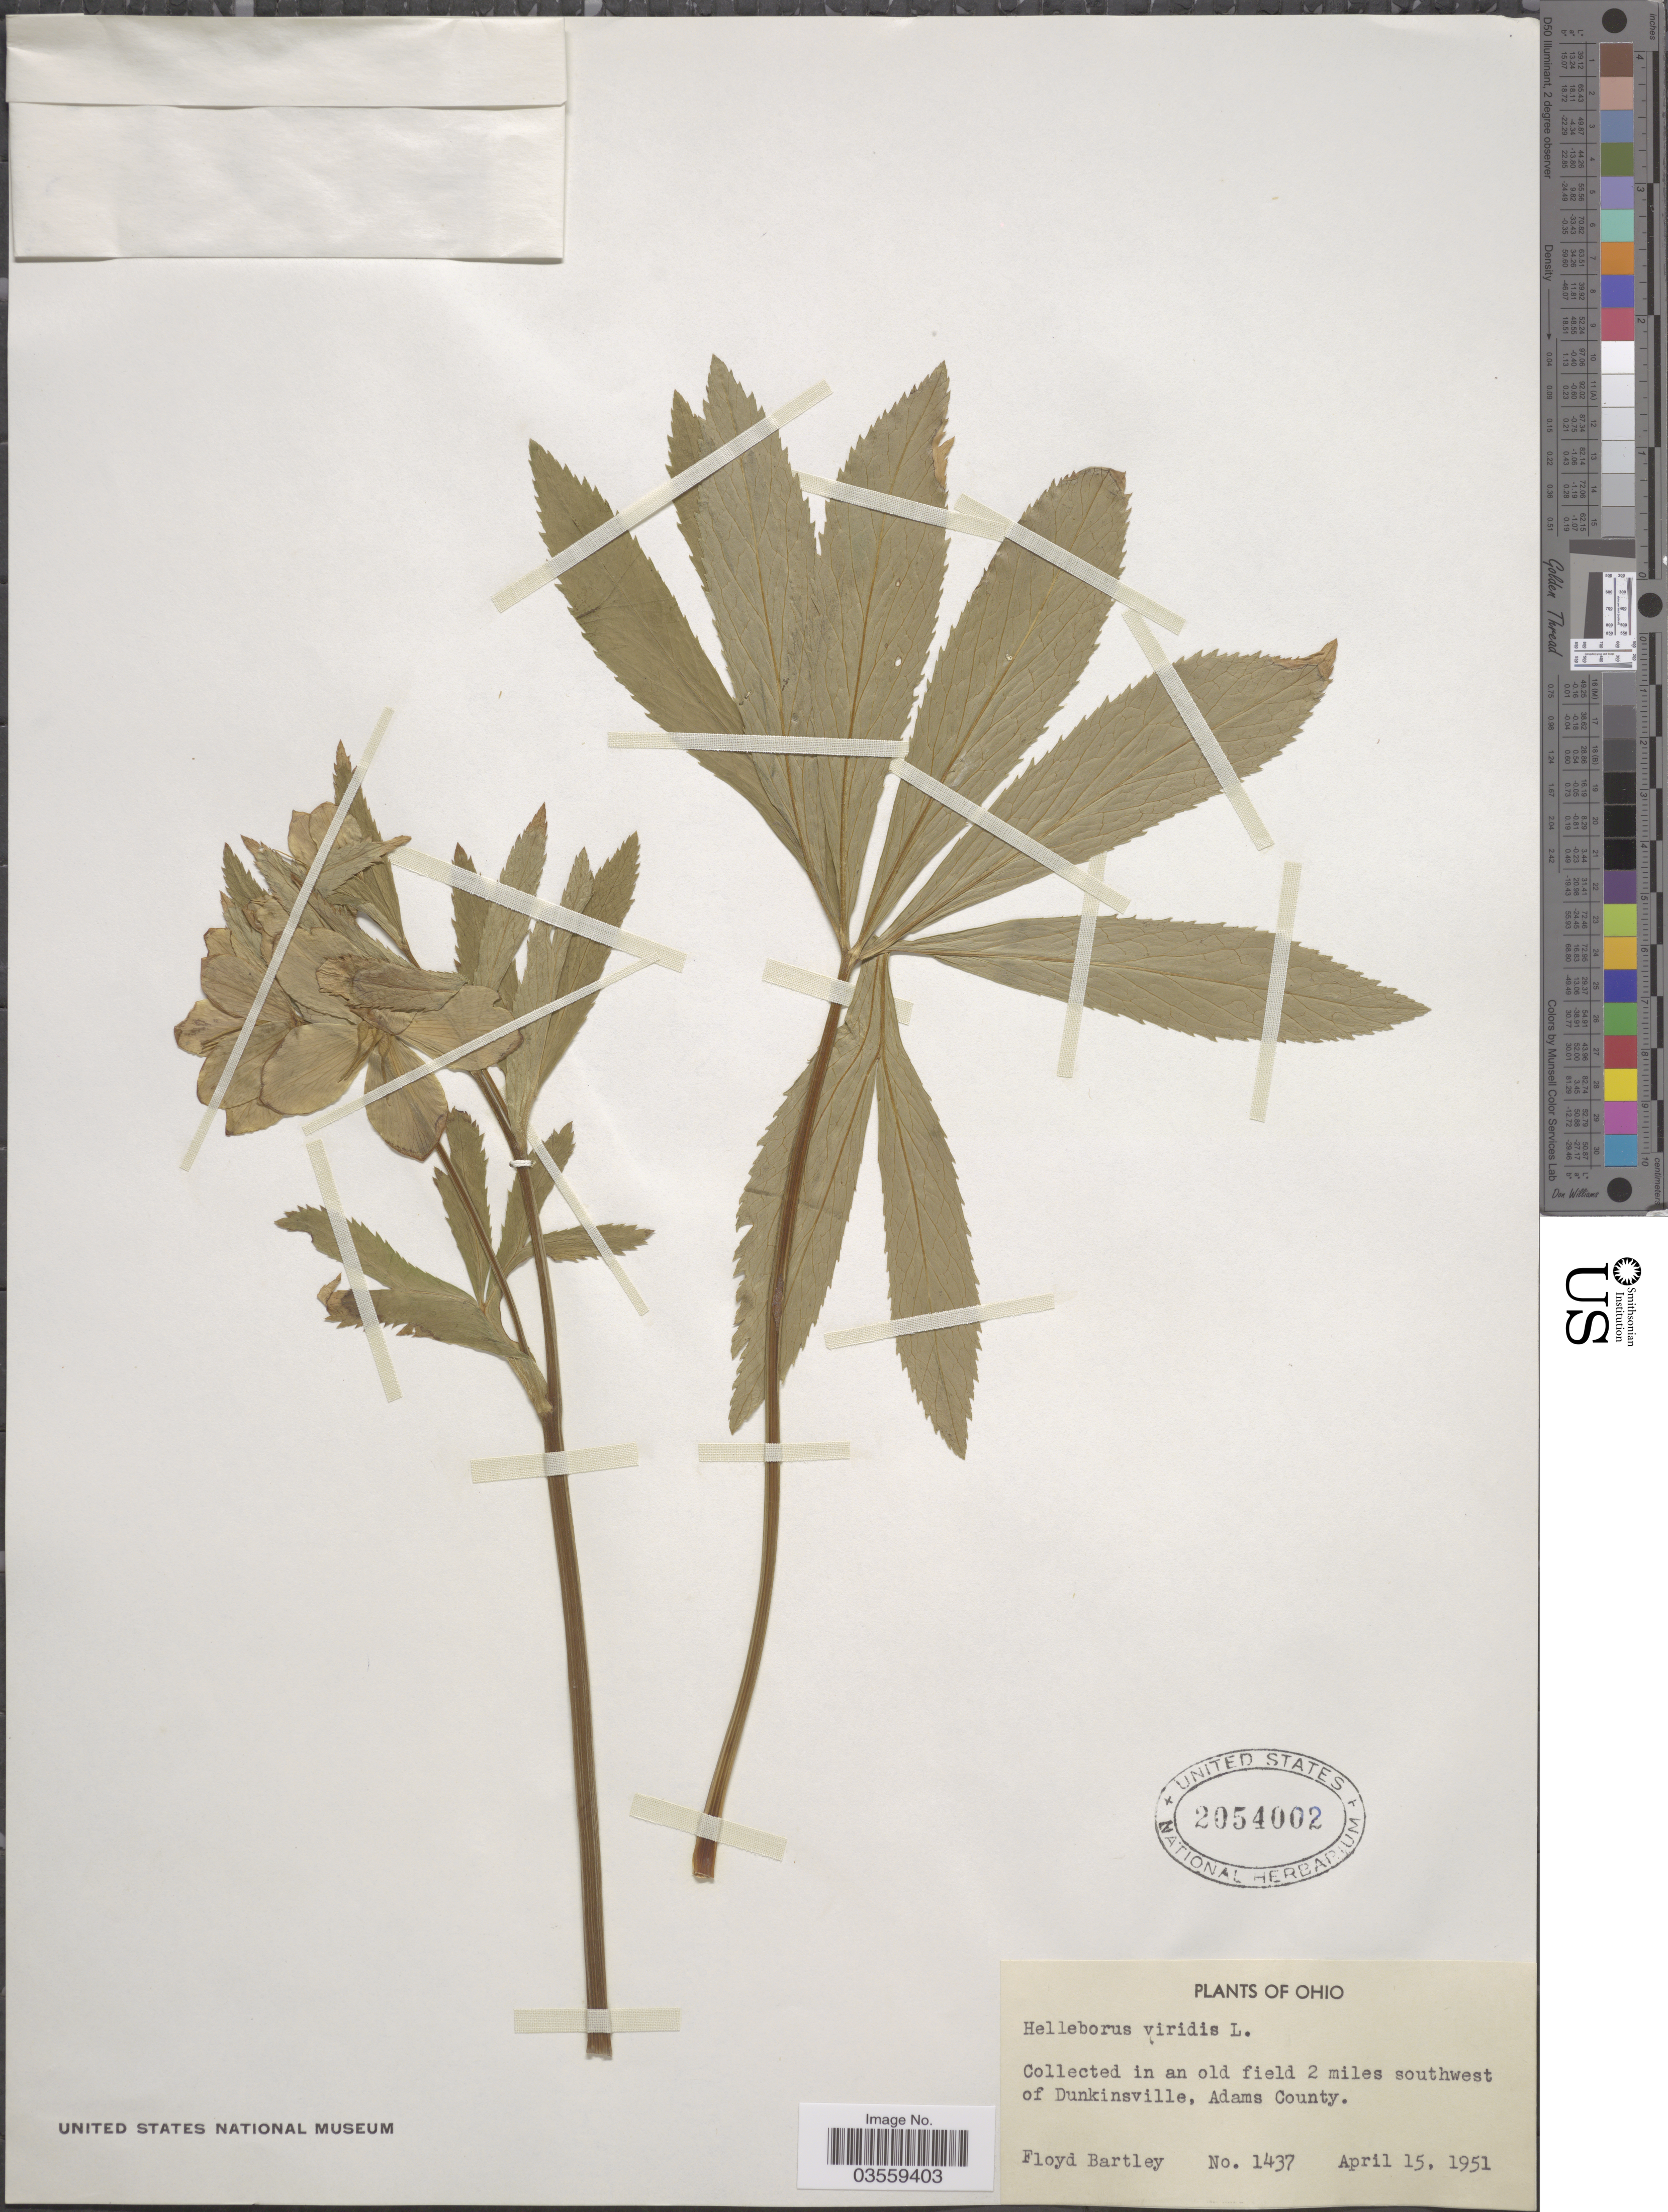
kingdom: Plantae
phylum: Tracheophyta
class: Magnoliopsida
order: Ranunculales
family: Ranunculaceae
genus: Helleborus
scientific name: Helleborus viridis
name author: L.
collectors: F. Bartley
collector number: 1437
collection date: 1951-04-15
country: United States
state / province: Ohio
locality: In an old field 2 miles southwest of Dunkinsville, Adams County.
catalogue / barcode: US 2054002